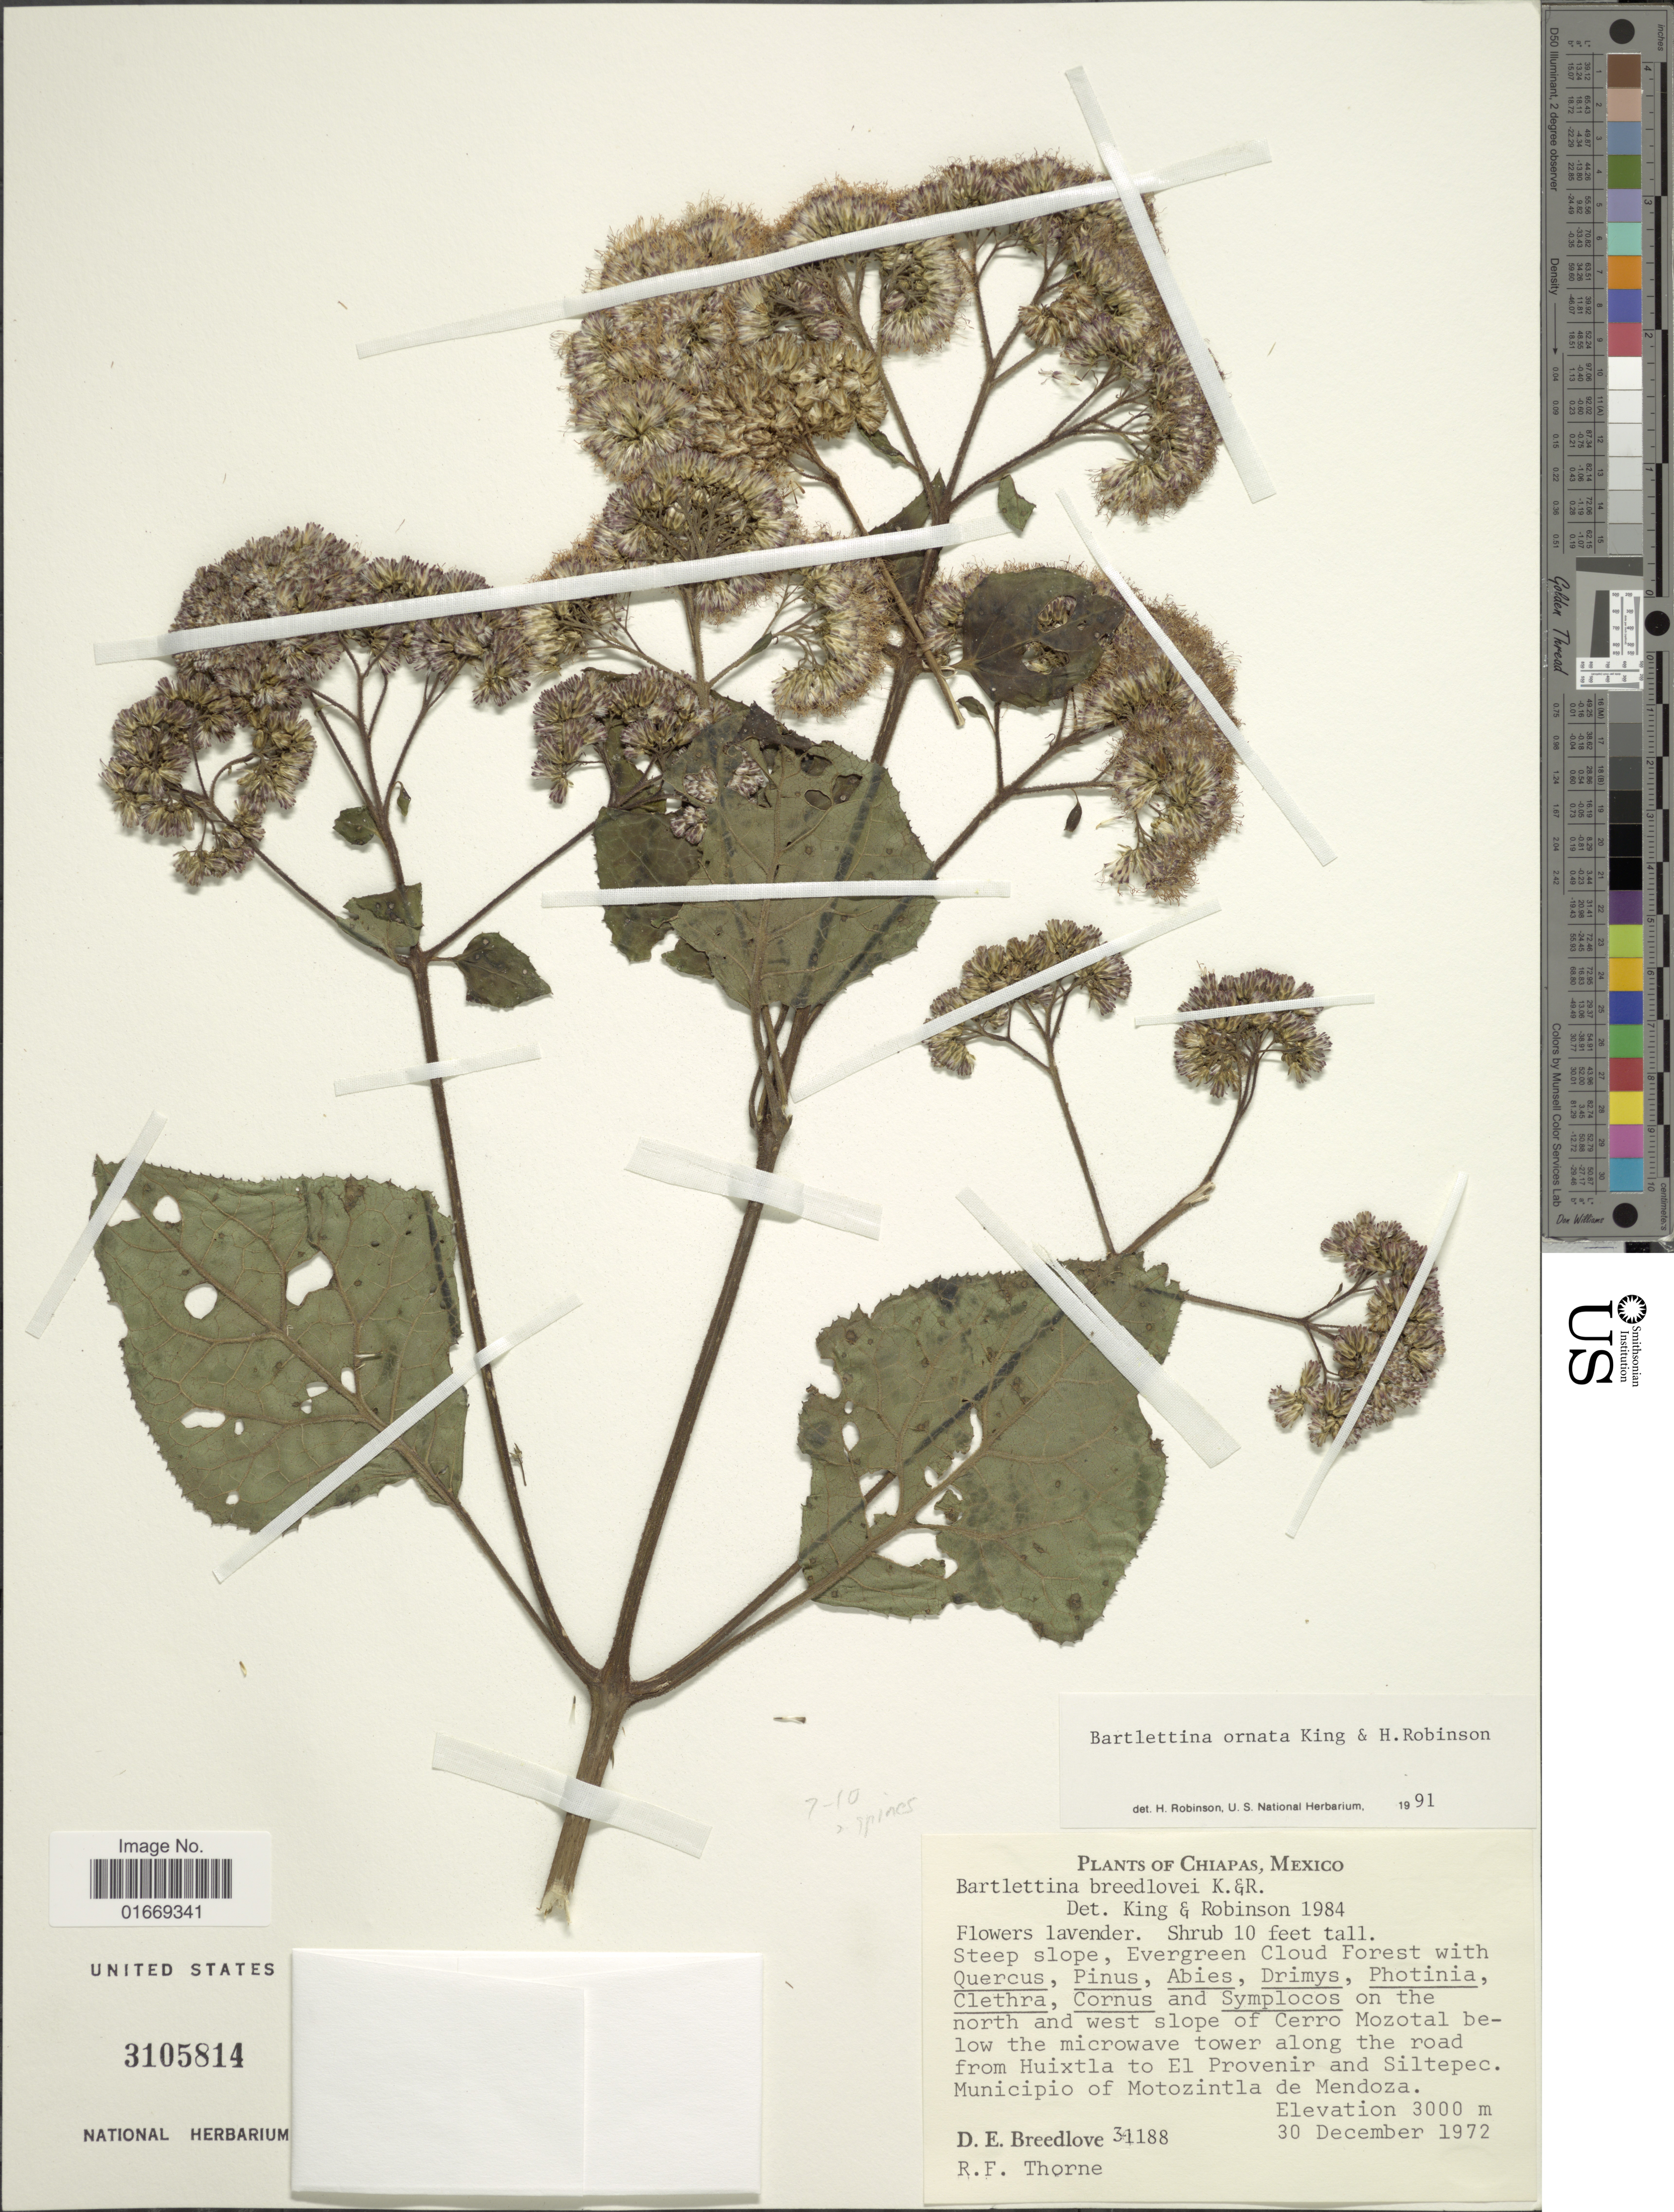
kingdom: Plantae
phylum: Tracheophyta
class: Magnoliopsida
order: Asterales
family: Asteraceae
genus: Bartlettina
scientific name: Bartlettina ornata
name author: R.M. King & H. Rob.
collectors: D. E. Breedlove & R. F. Thorne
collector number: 31188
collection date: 1972-12-30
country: Mexico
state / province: Chiapas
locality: On the north and west slope of Cerro Mozotal below the microwave tower along the road from Huixtla to El Provenir and Siltepec. Municipio of Motozintla de Mendoza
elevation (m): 3000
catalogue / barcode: US 3105814